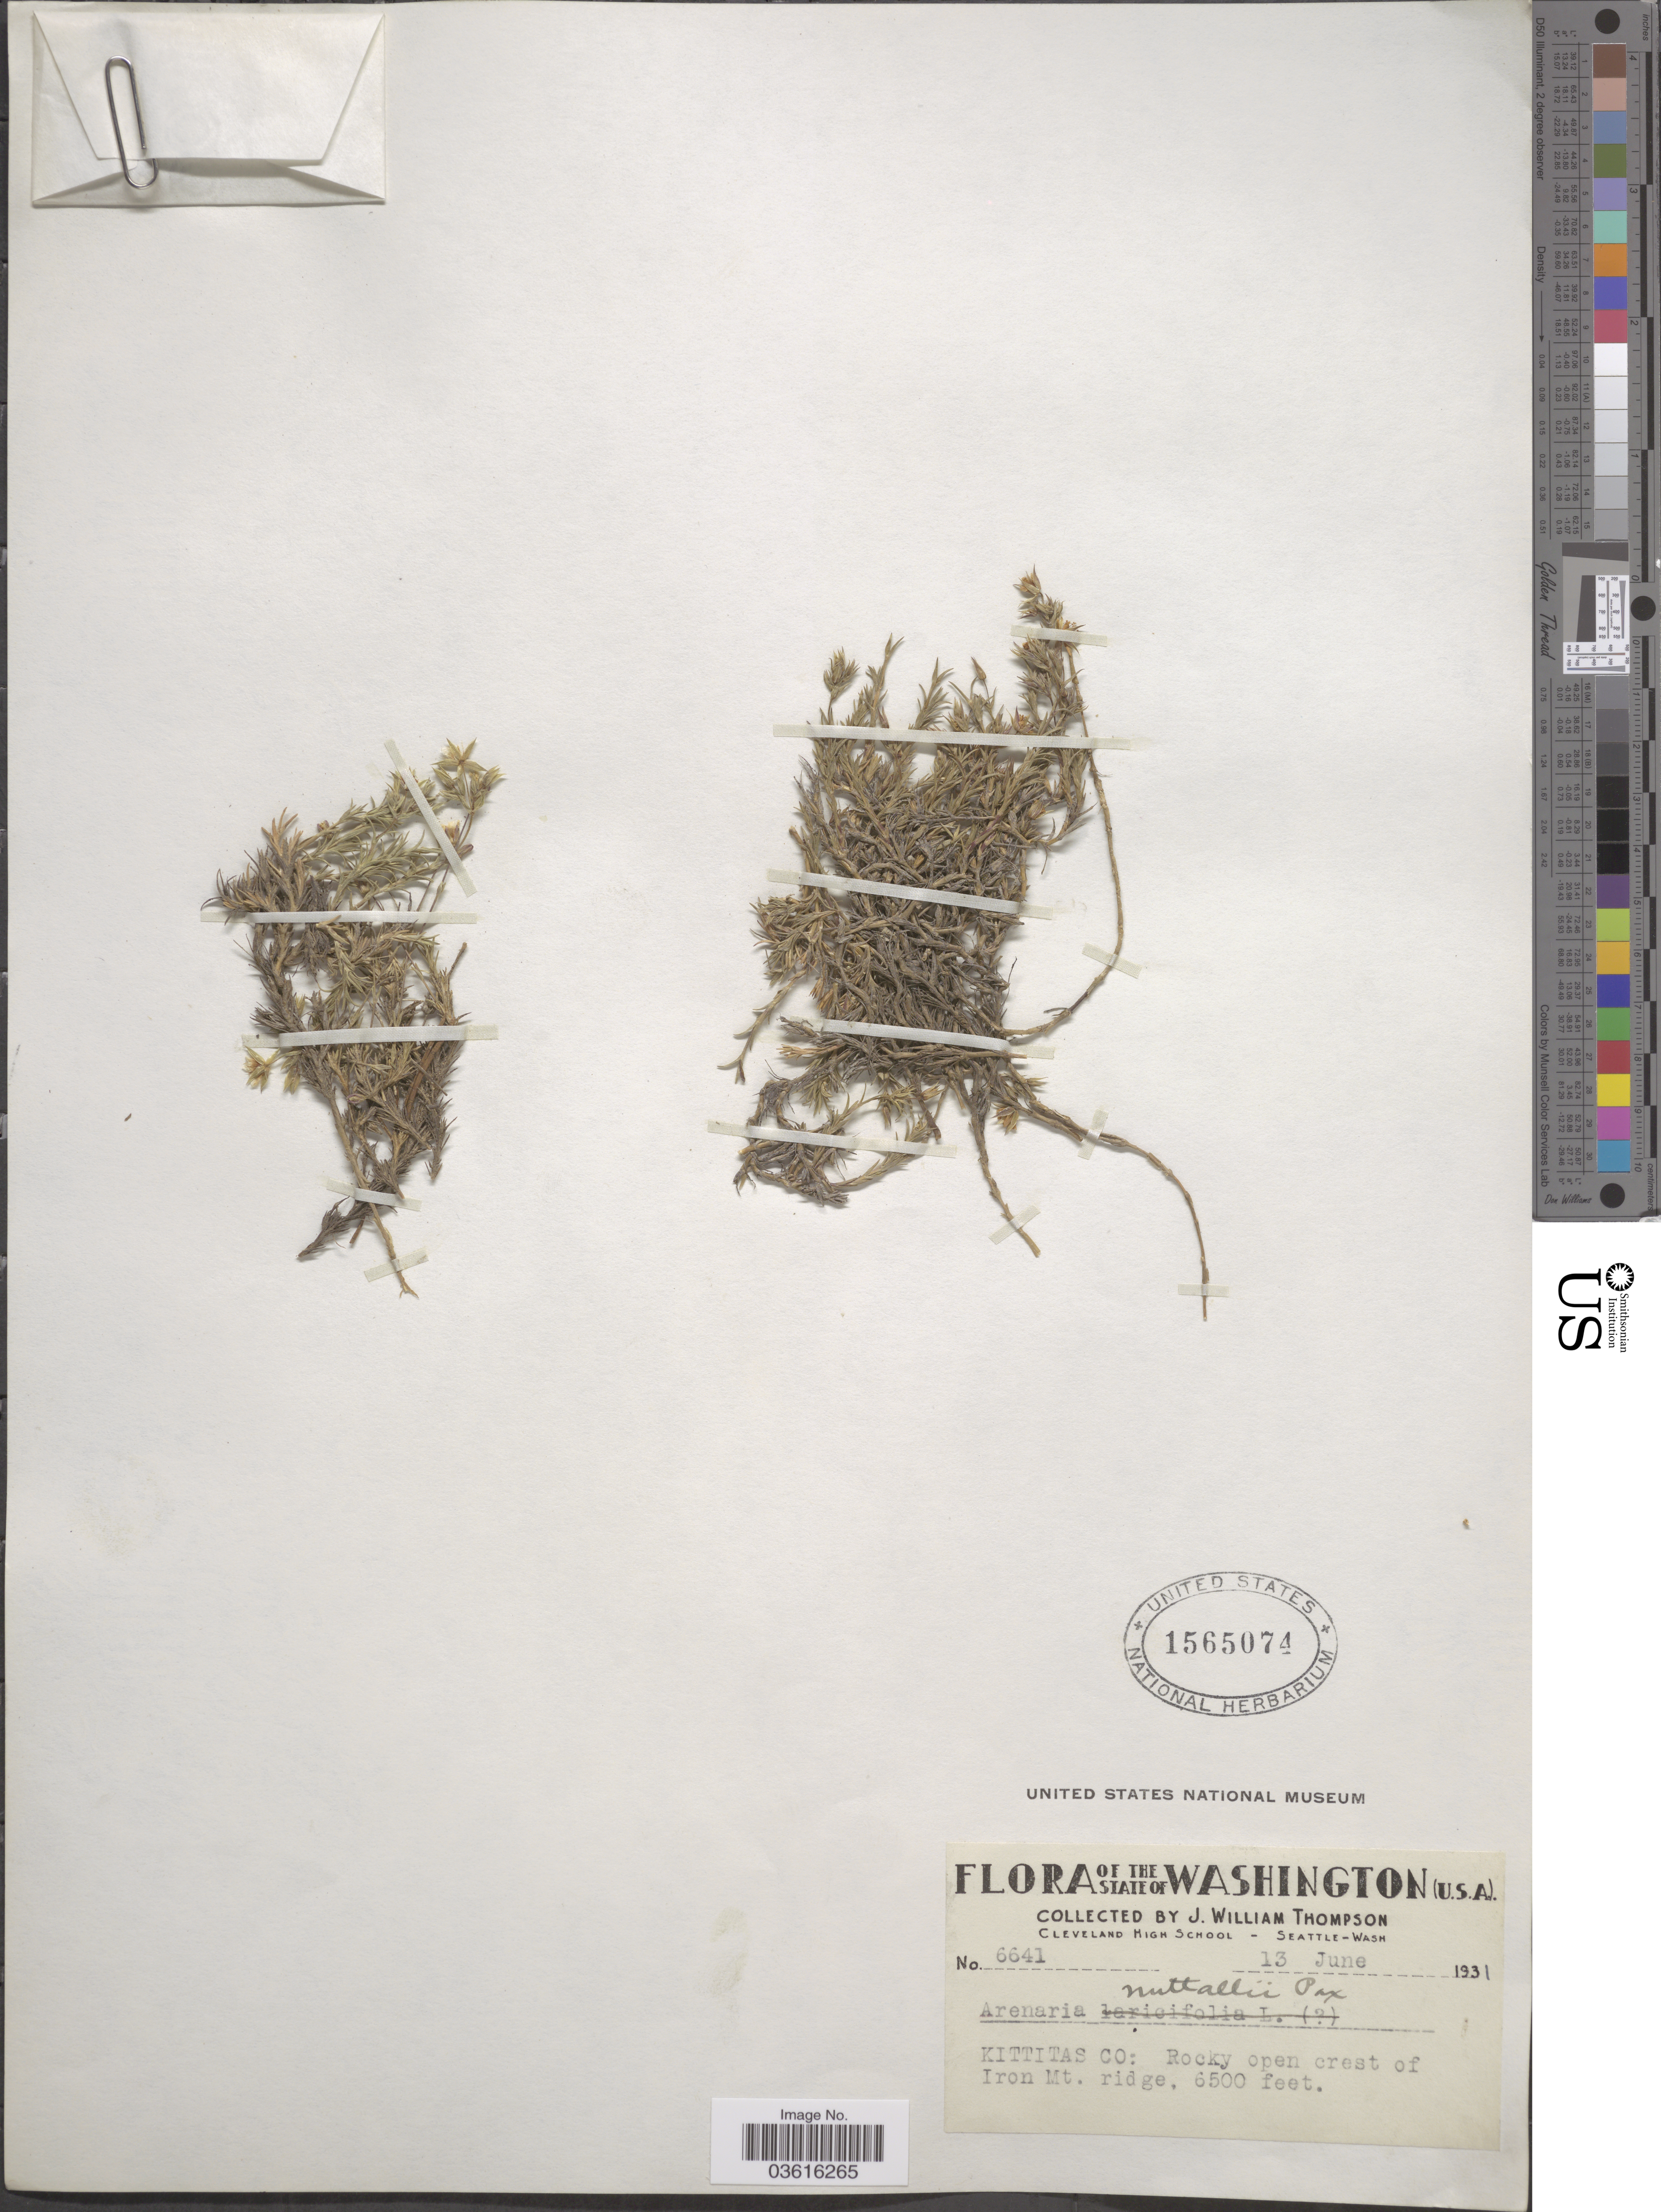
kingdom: Plantae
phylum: Tracheophyta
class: Magnoliopsida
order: Caryophyllales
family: Caryophyllaceae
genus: Minuartia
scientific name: Minuartia nuttallii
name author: (Pax) Briq.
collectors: J. W. Thompson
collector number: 6641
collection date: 1931-06-13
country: United States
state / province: Washington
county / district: Kittitas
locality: Kittitas Co: Rocky open crest of Iron Mt. ridge.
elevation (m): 1981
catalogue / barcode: US 1565074